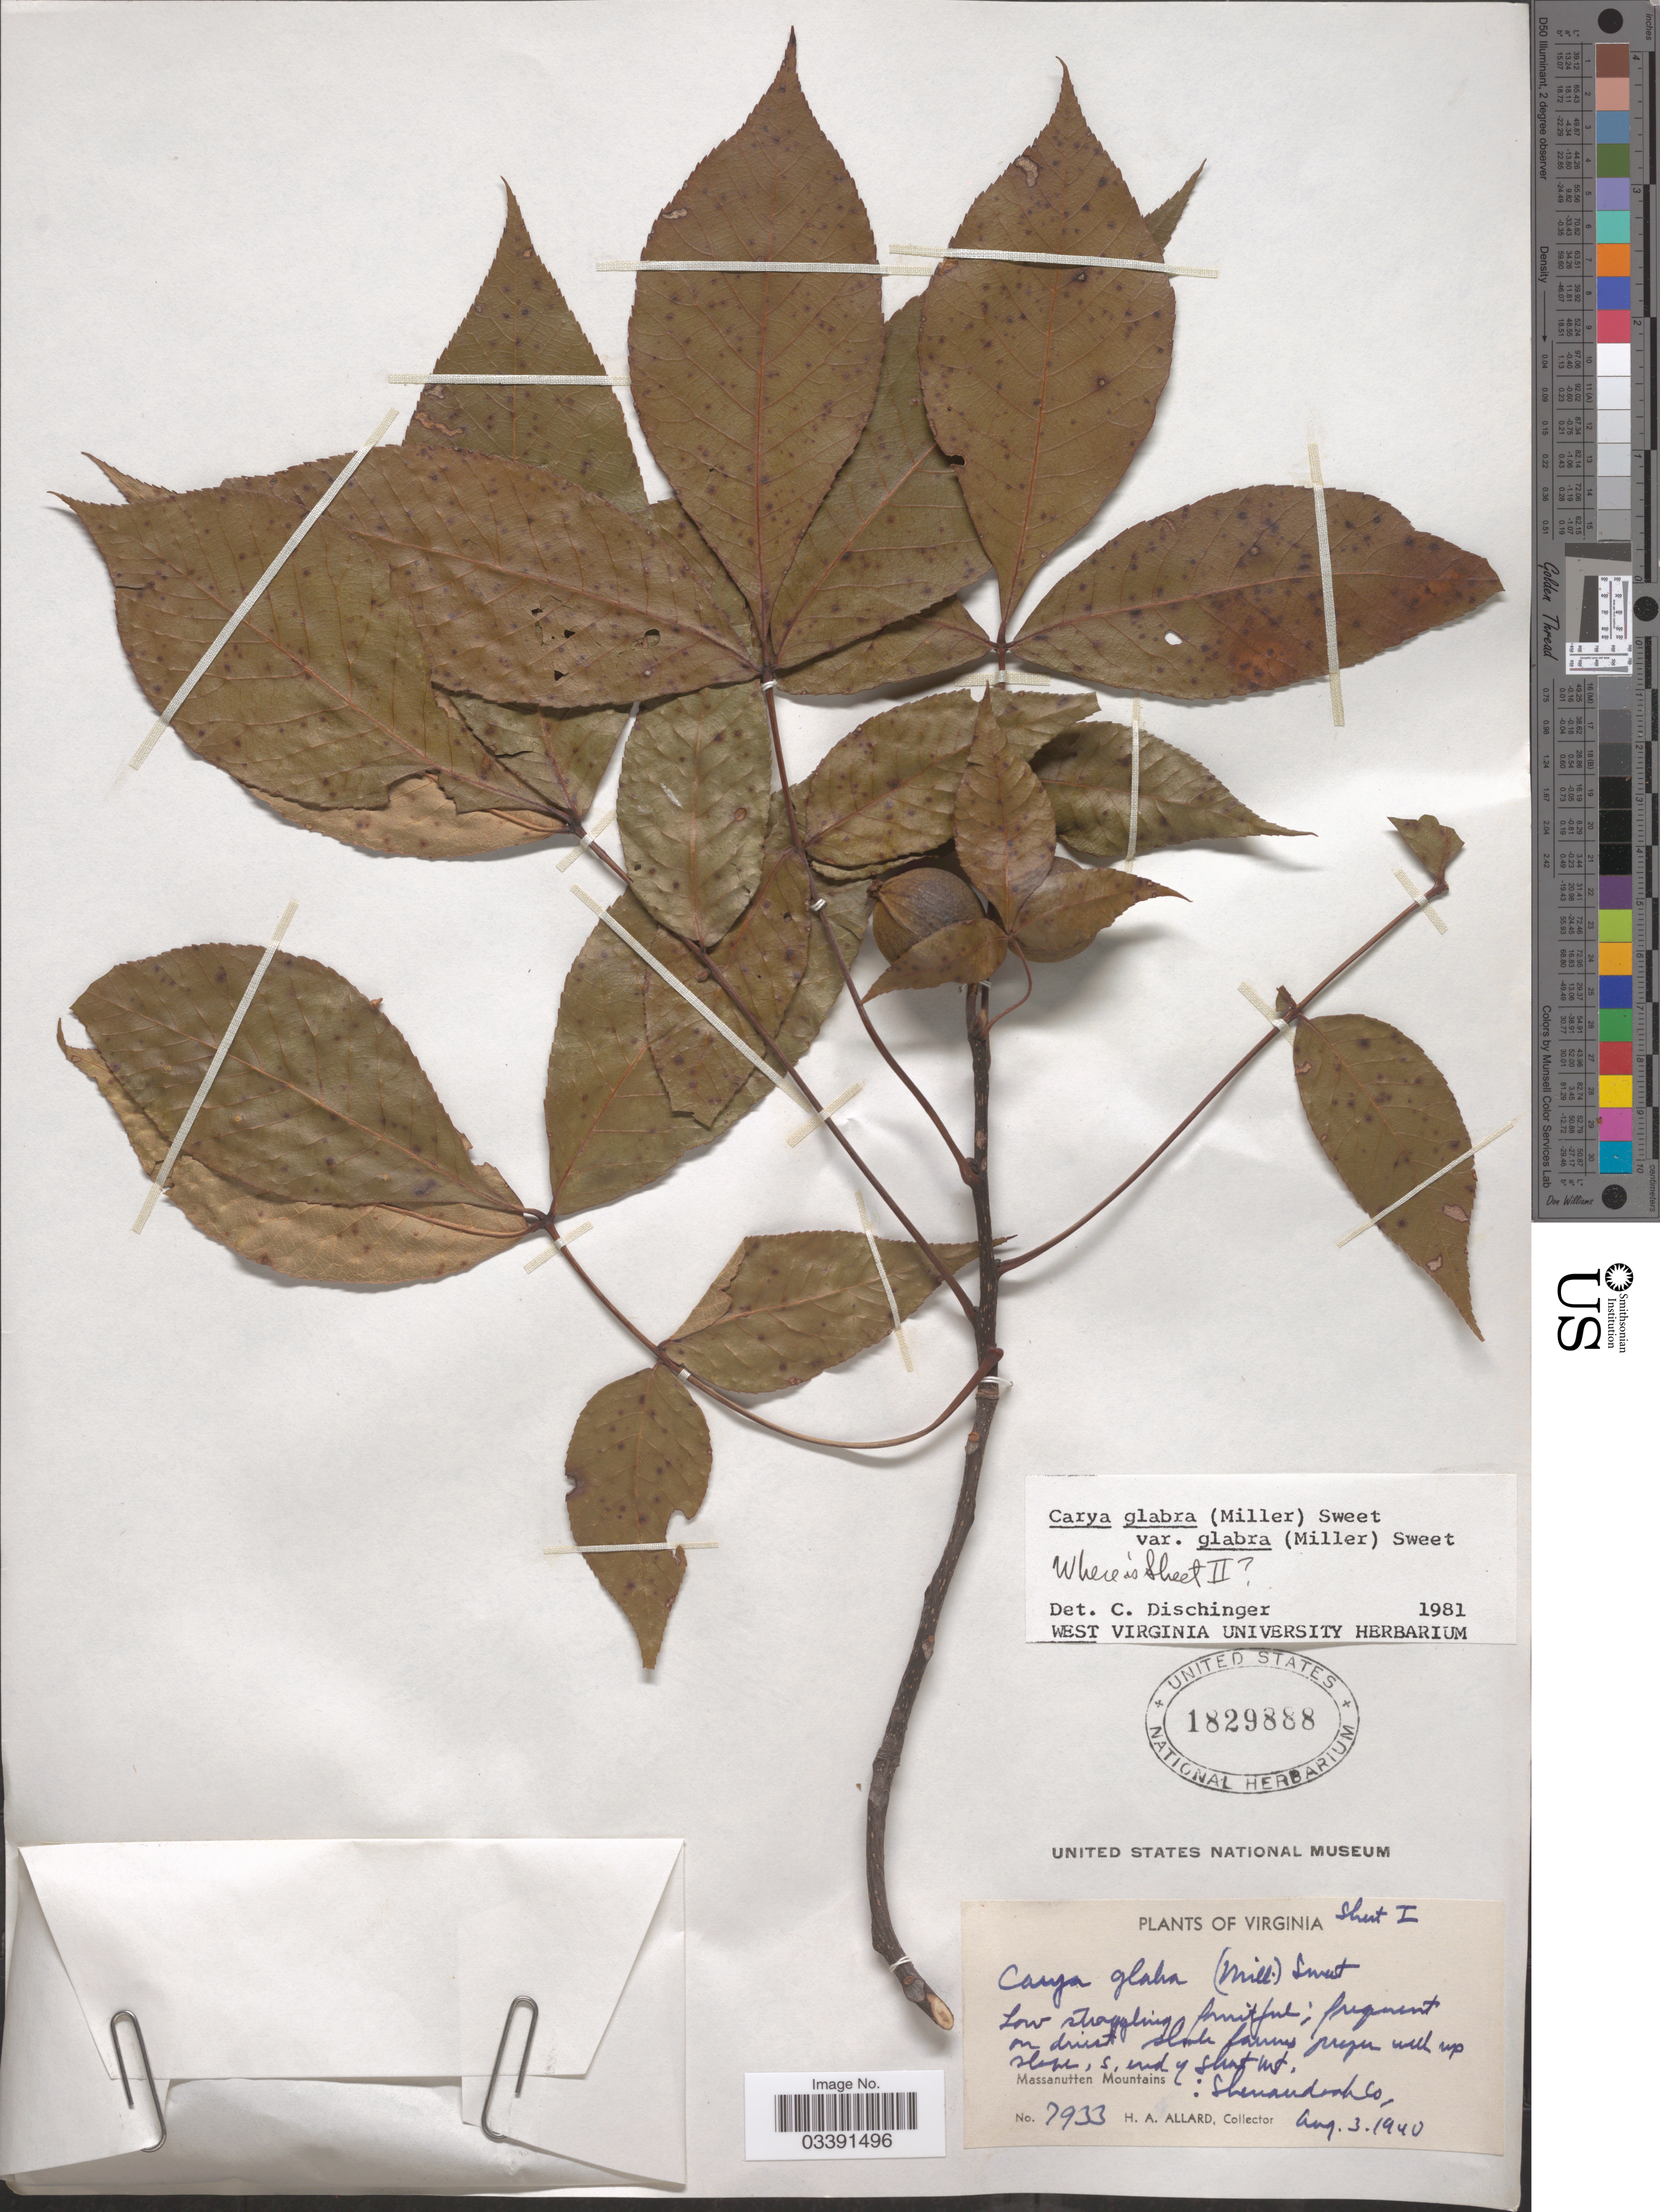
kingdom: Plantae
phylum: Tracheophyta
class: Magnoliopsida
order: Fagales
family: Juglandaceae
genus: Carya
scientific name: Carya glabra var. glabra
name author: (Mill.) Sweet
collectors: H. A. Allard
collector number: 7933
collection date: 1940-08-03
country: United States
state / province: Virginia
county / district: Shenandoah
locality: S. end of Short Mt. Massanutten Mountains. Shenandoah Co.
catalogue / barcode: US 1829888